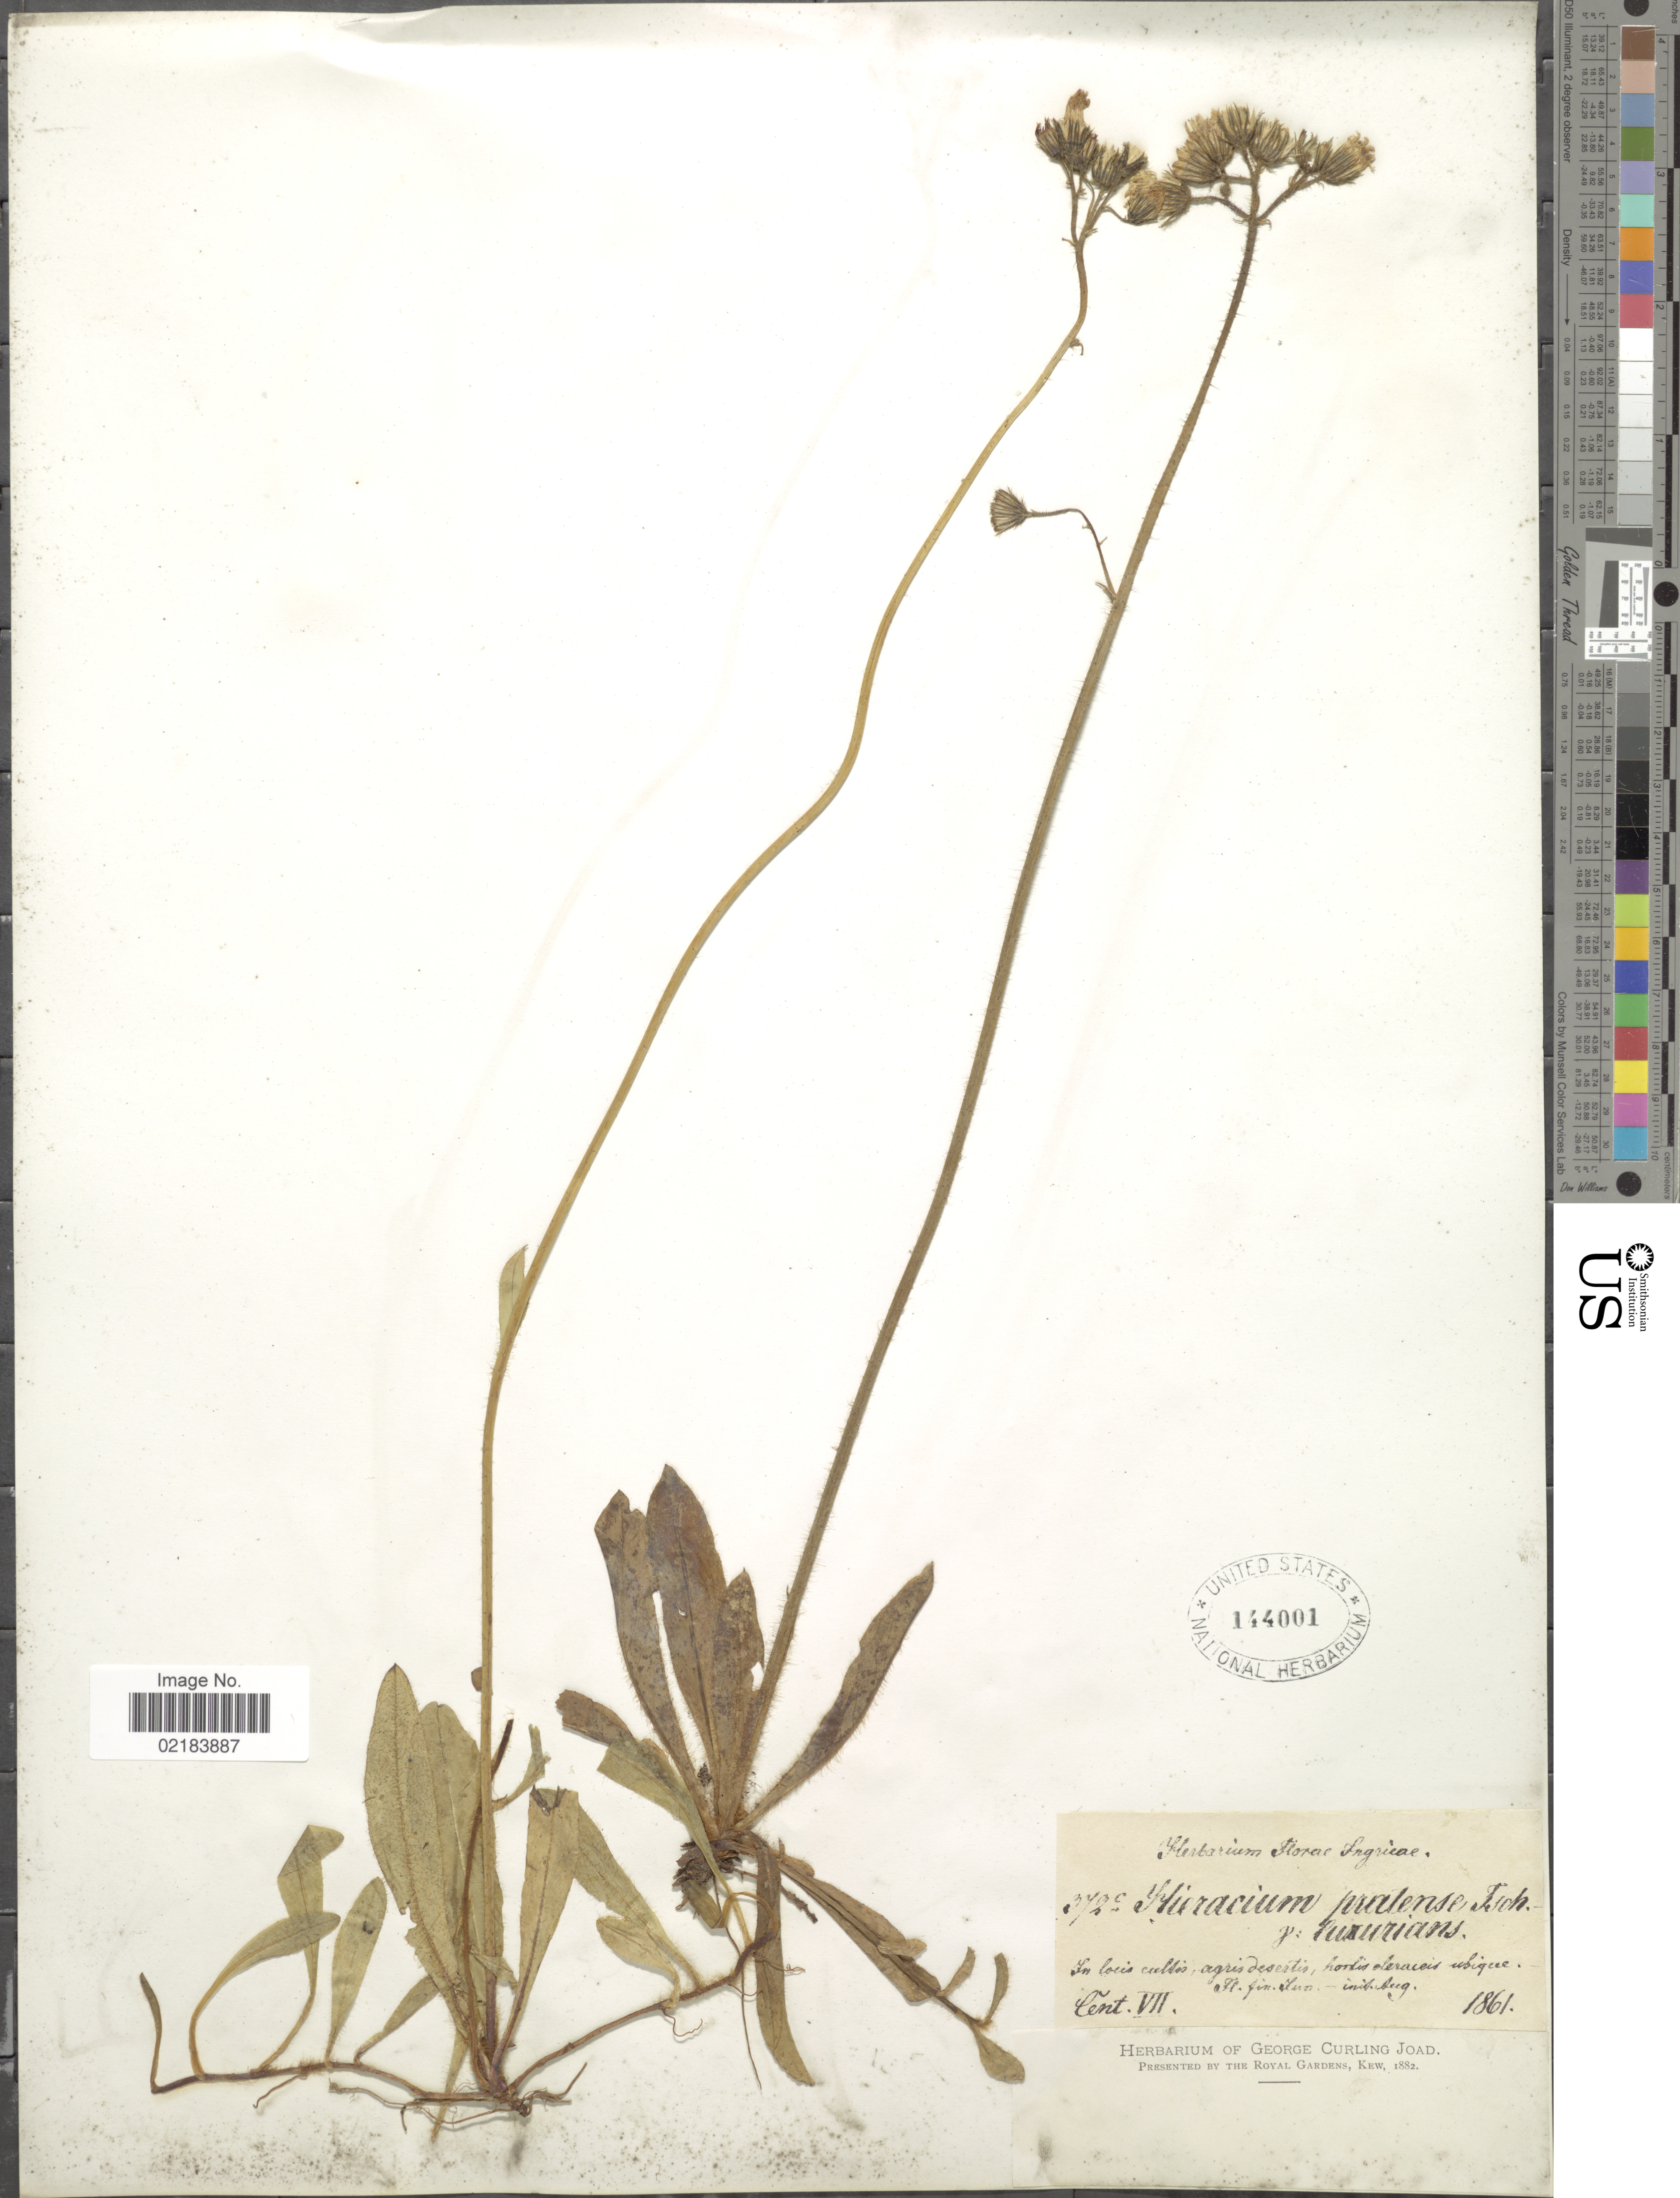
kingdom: Plantae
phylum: Tracheophyta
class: Magnoliopsida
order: Asterales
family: Asteraceae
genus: Pilosella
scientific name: Pilosella caespitosa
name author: (Dumort.) P. D. Sell & C. West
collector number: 3729*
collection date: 1861-06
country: Russian Federation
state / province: Leningrad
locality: Florae Ingricae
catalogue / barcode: US 144001